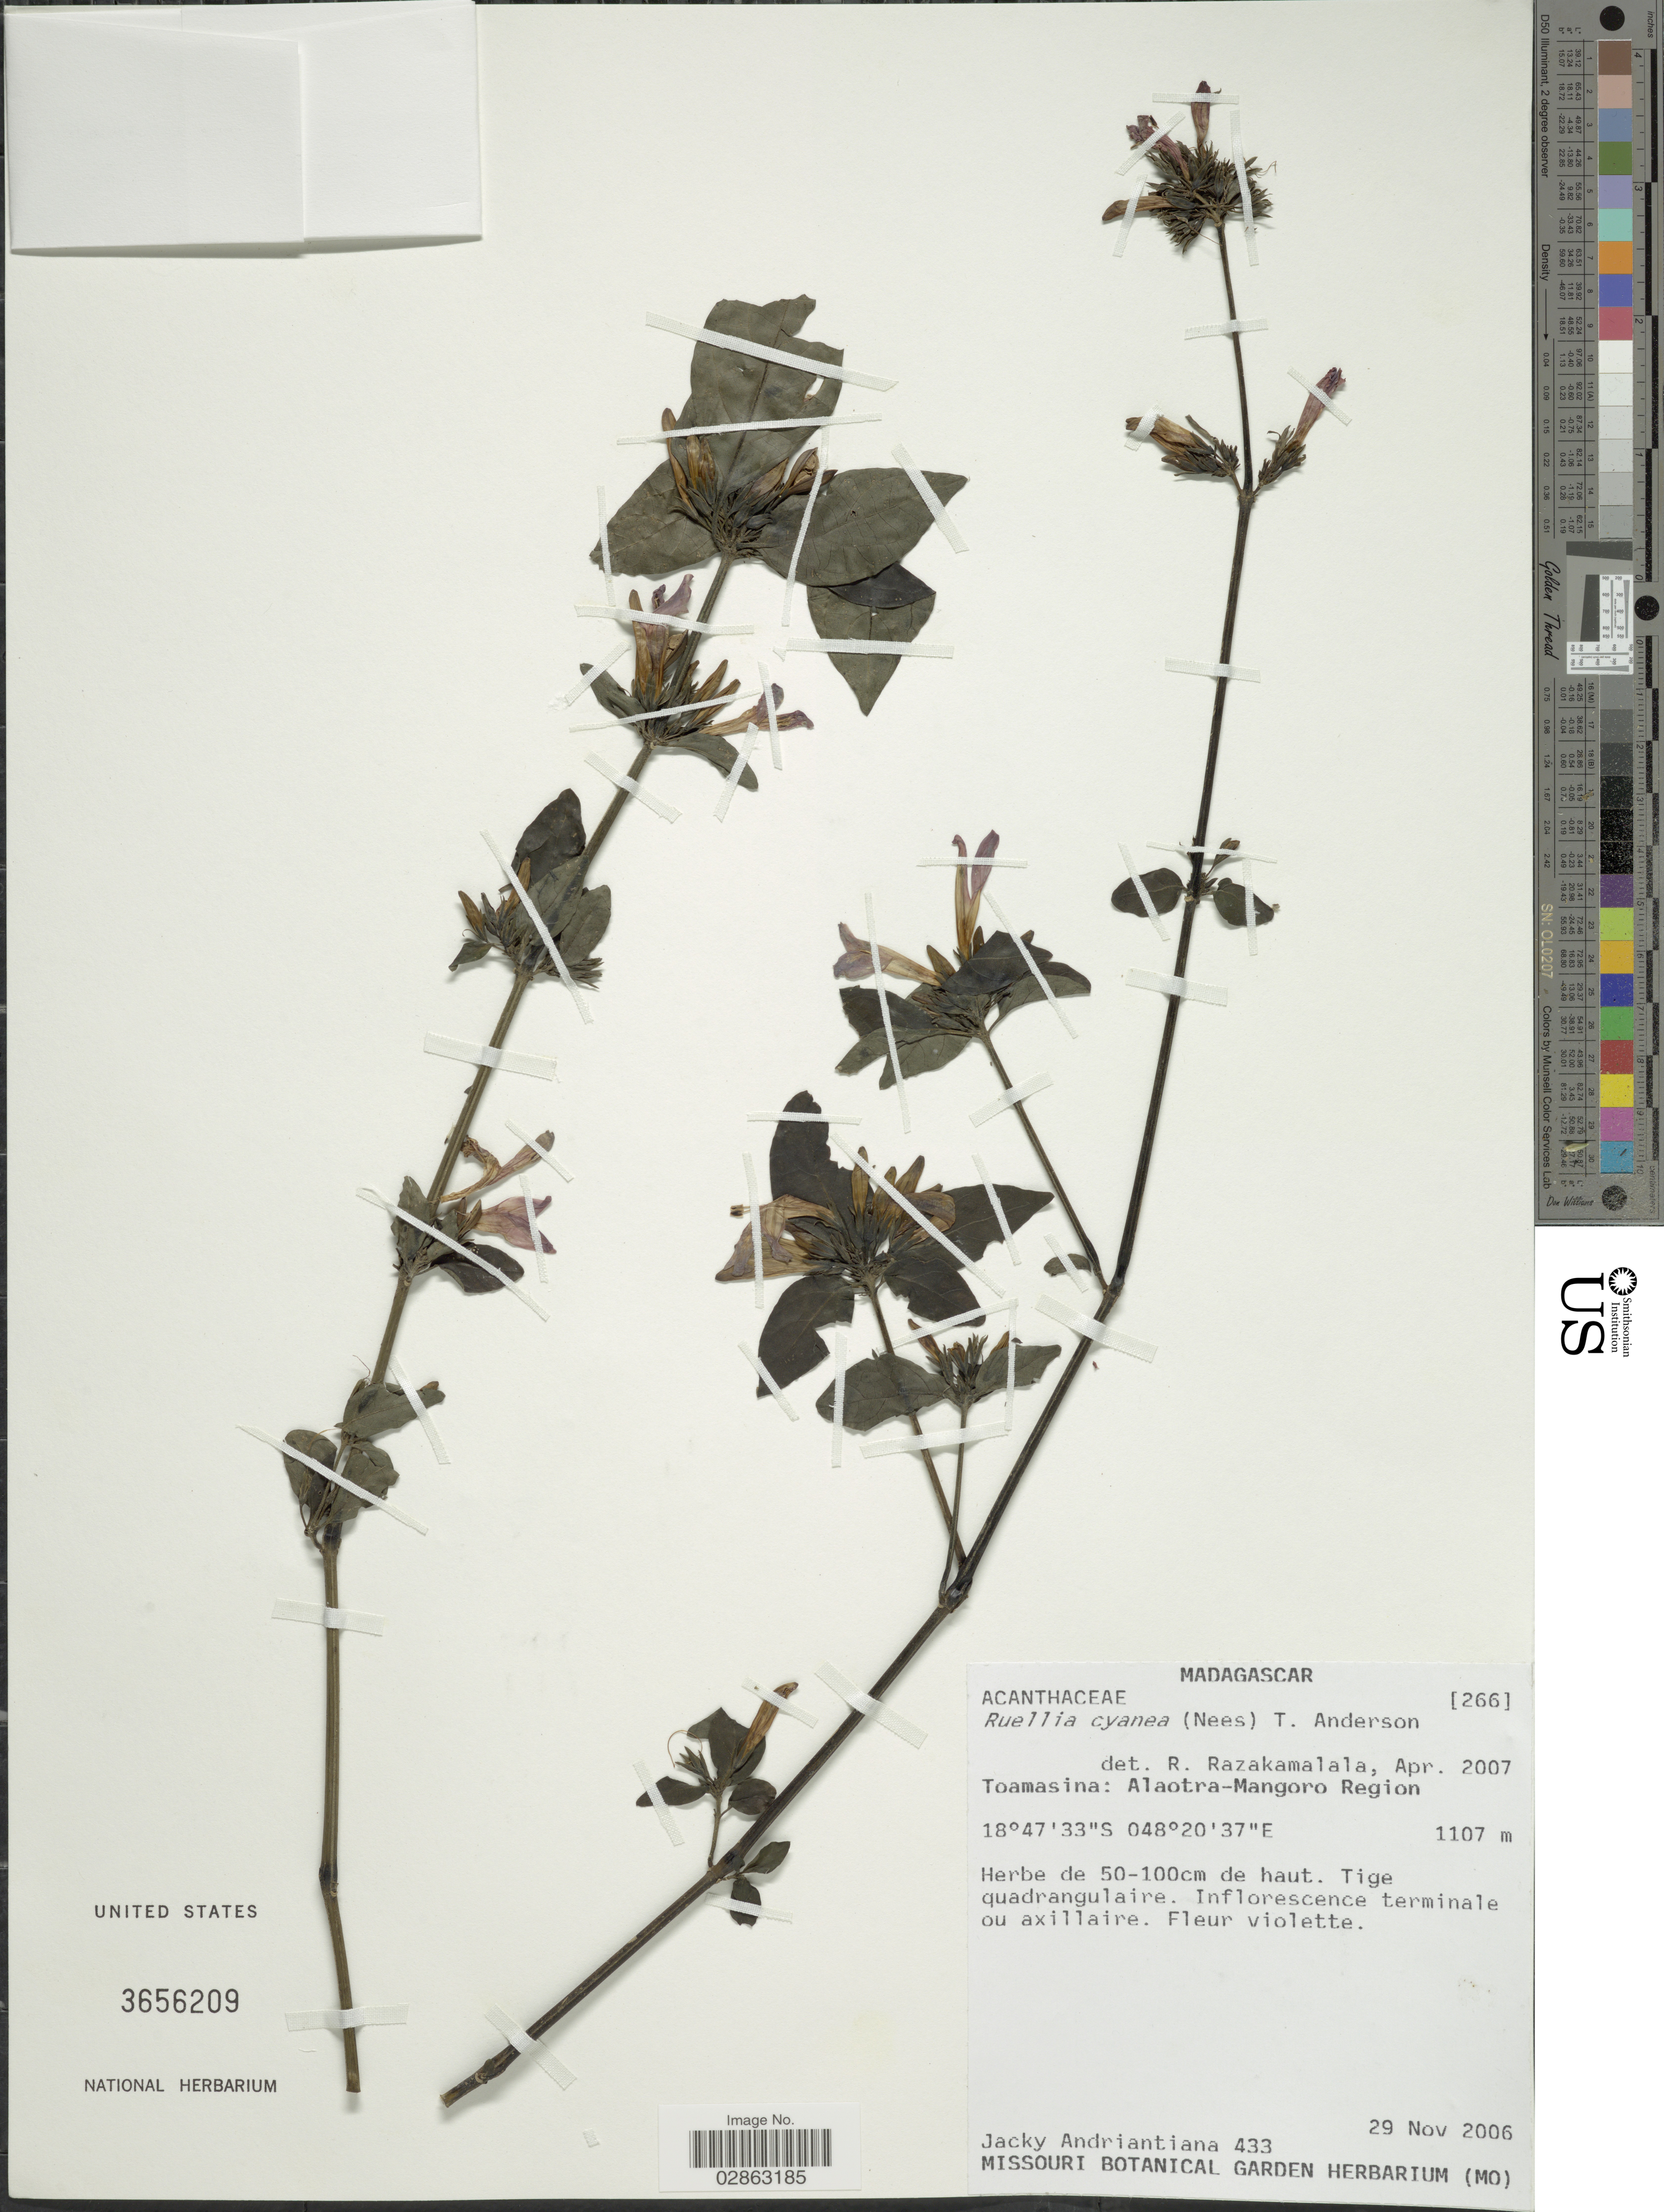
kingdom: Plantae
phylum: Tracheophyta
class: Magnoliopsida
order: Lamiales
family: Acanthaceae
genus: Ruellia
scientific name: Ruellia cyanea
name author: (Nees) T. Anderson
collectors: J. Andriantiana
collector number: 433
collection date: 2006-11-29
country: Madagascar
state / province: Alaotra Mangoro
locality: Alaotra-Mangoro Region.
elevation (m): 1107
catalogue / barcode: US 3656209